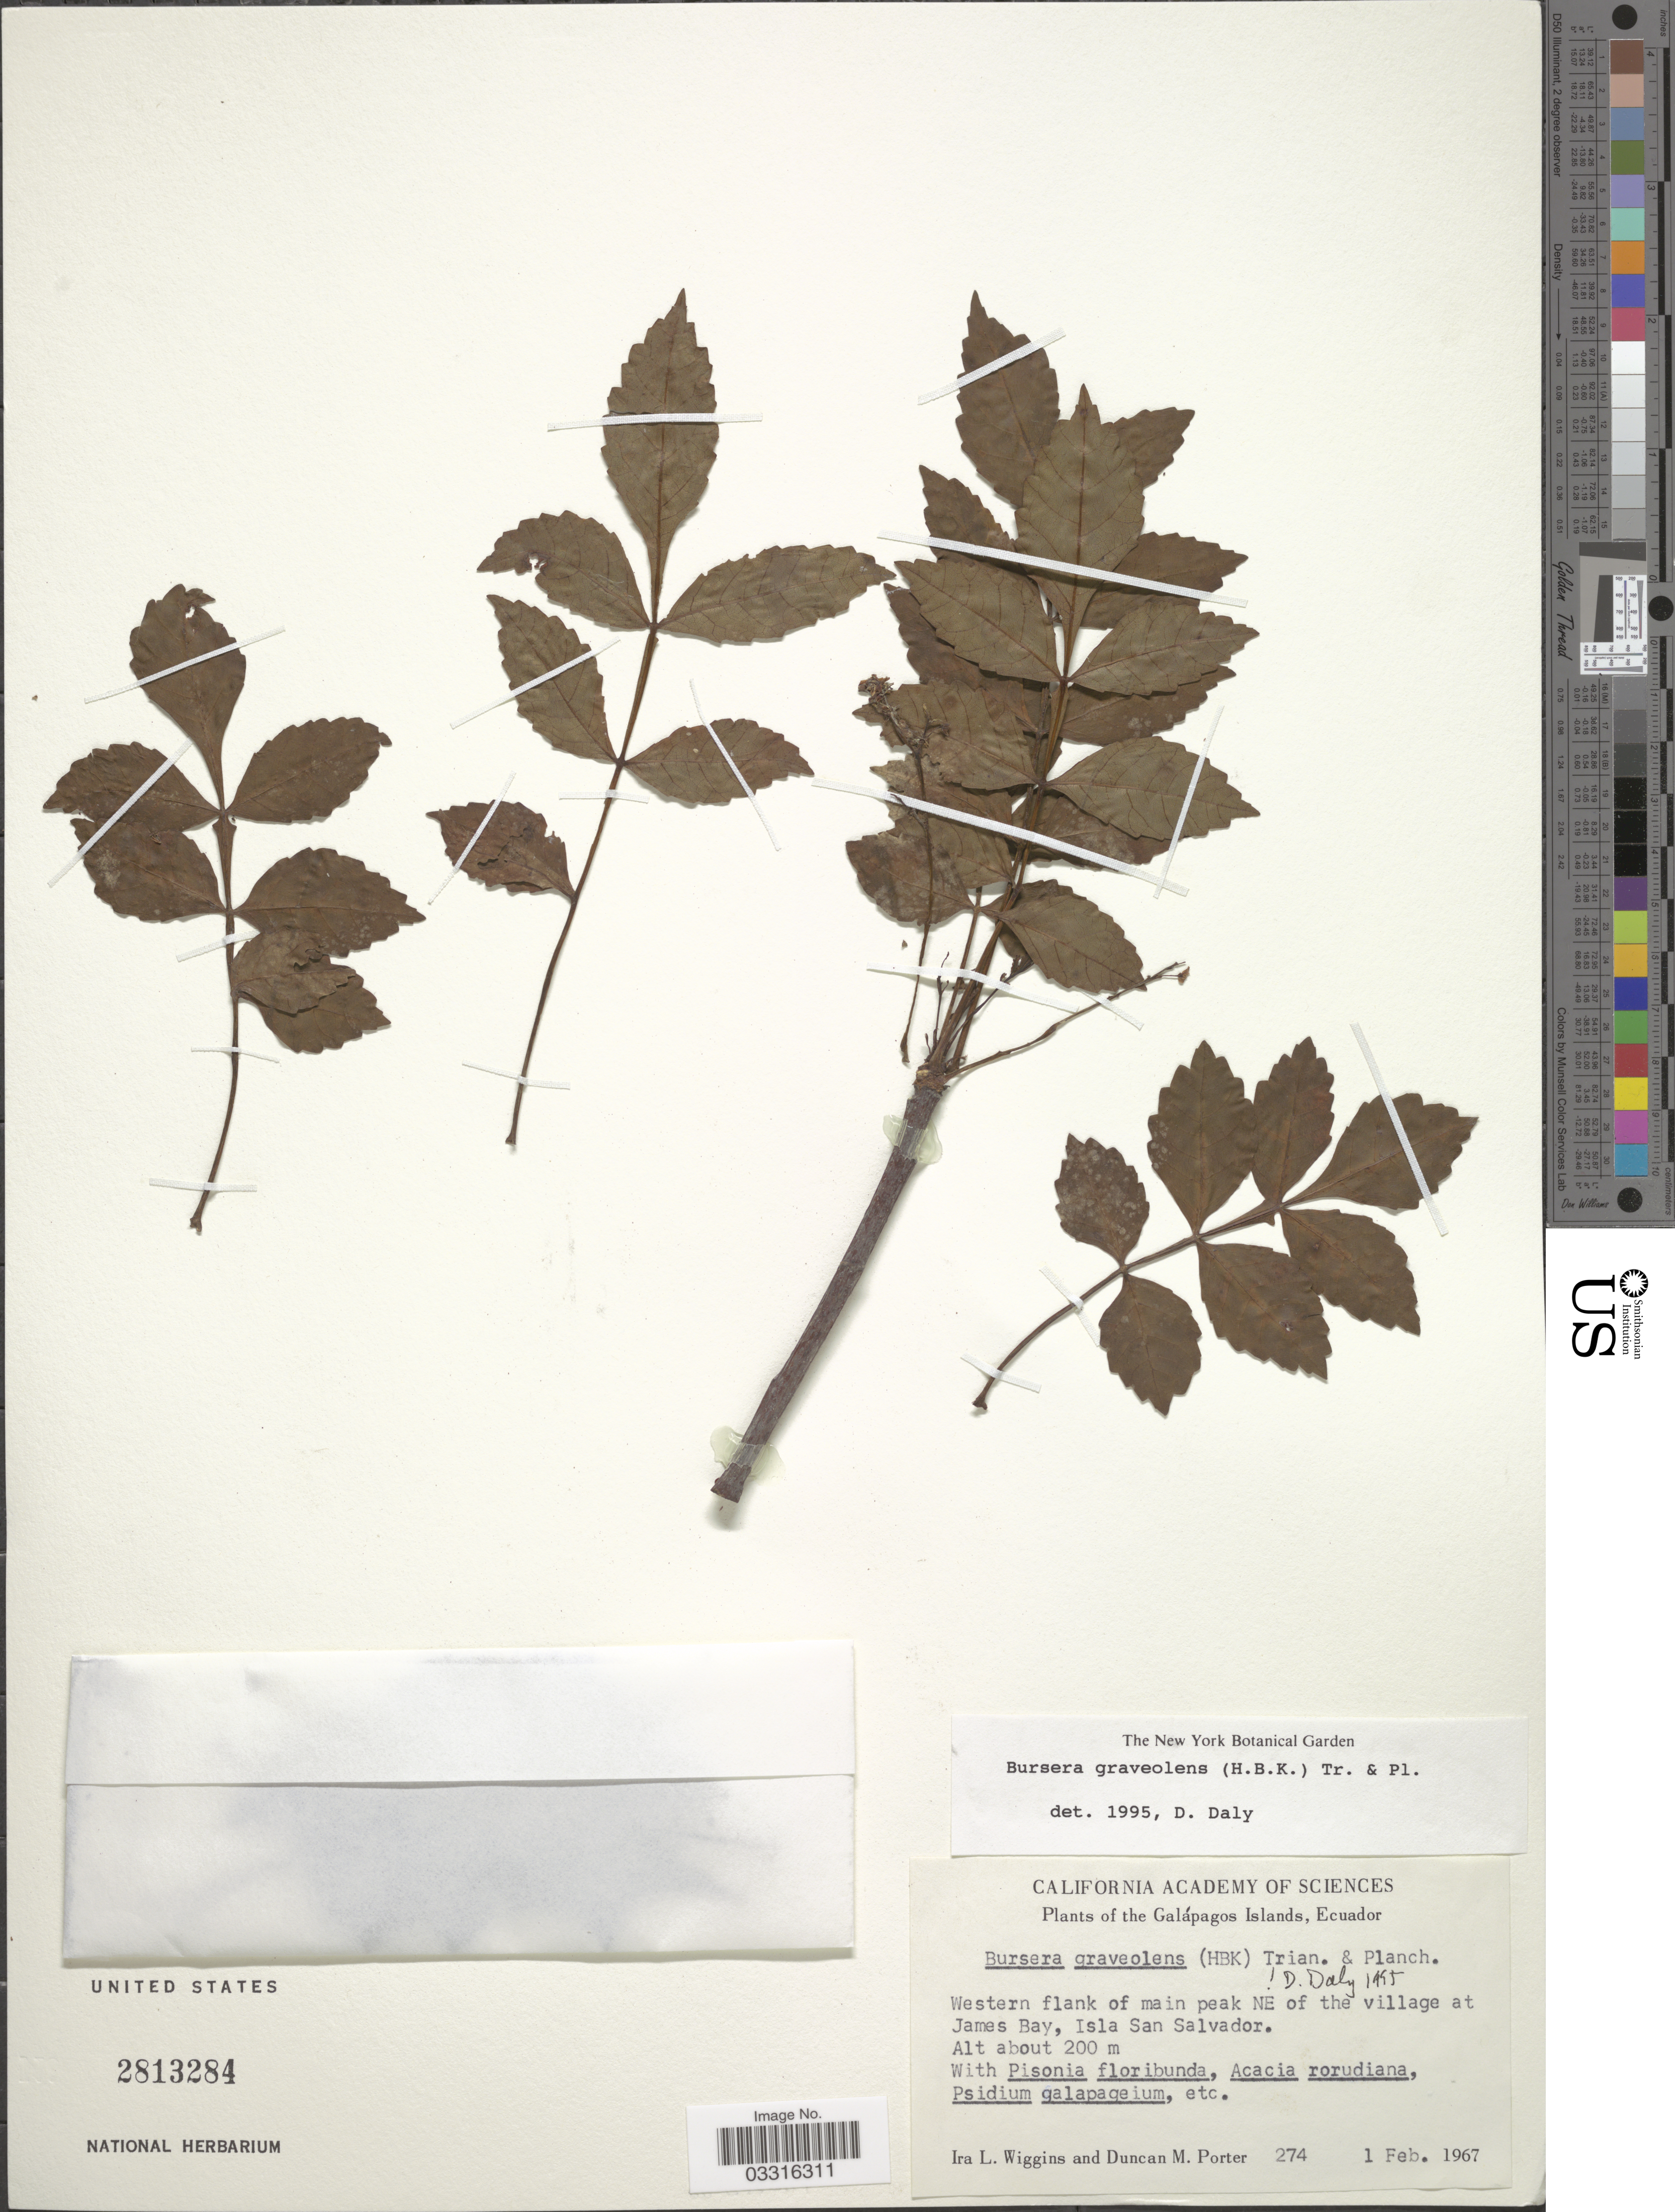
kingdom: Plantae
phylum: Tracheophyta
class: Magnoliopsida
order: Sapindales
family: Burseraceae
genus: Bursera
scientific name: Bursera graveolens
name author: (Kunth) Triana & Planch.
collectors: I. L. Wiggins & D. M. Porter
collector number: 274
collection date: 1967-02-01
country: Ecuador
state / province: Colón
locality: Galápagos Islands, Western flank of main peak NE of the village at James Bay, Isla San Salvador.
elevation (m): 200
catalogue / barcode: US 2813284